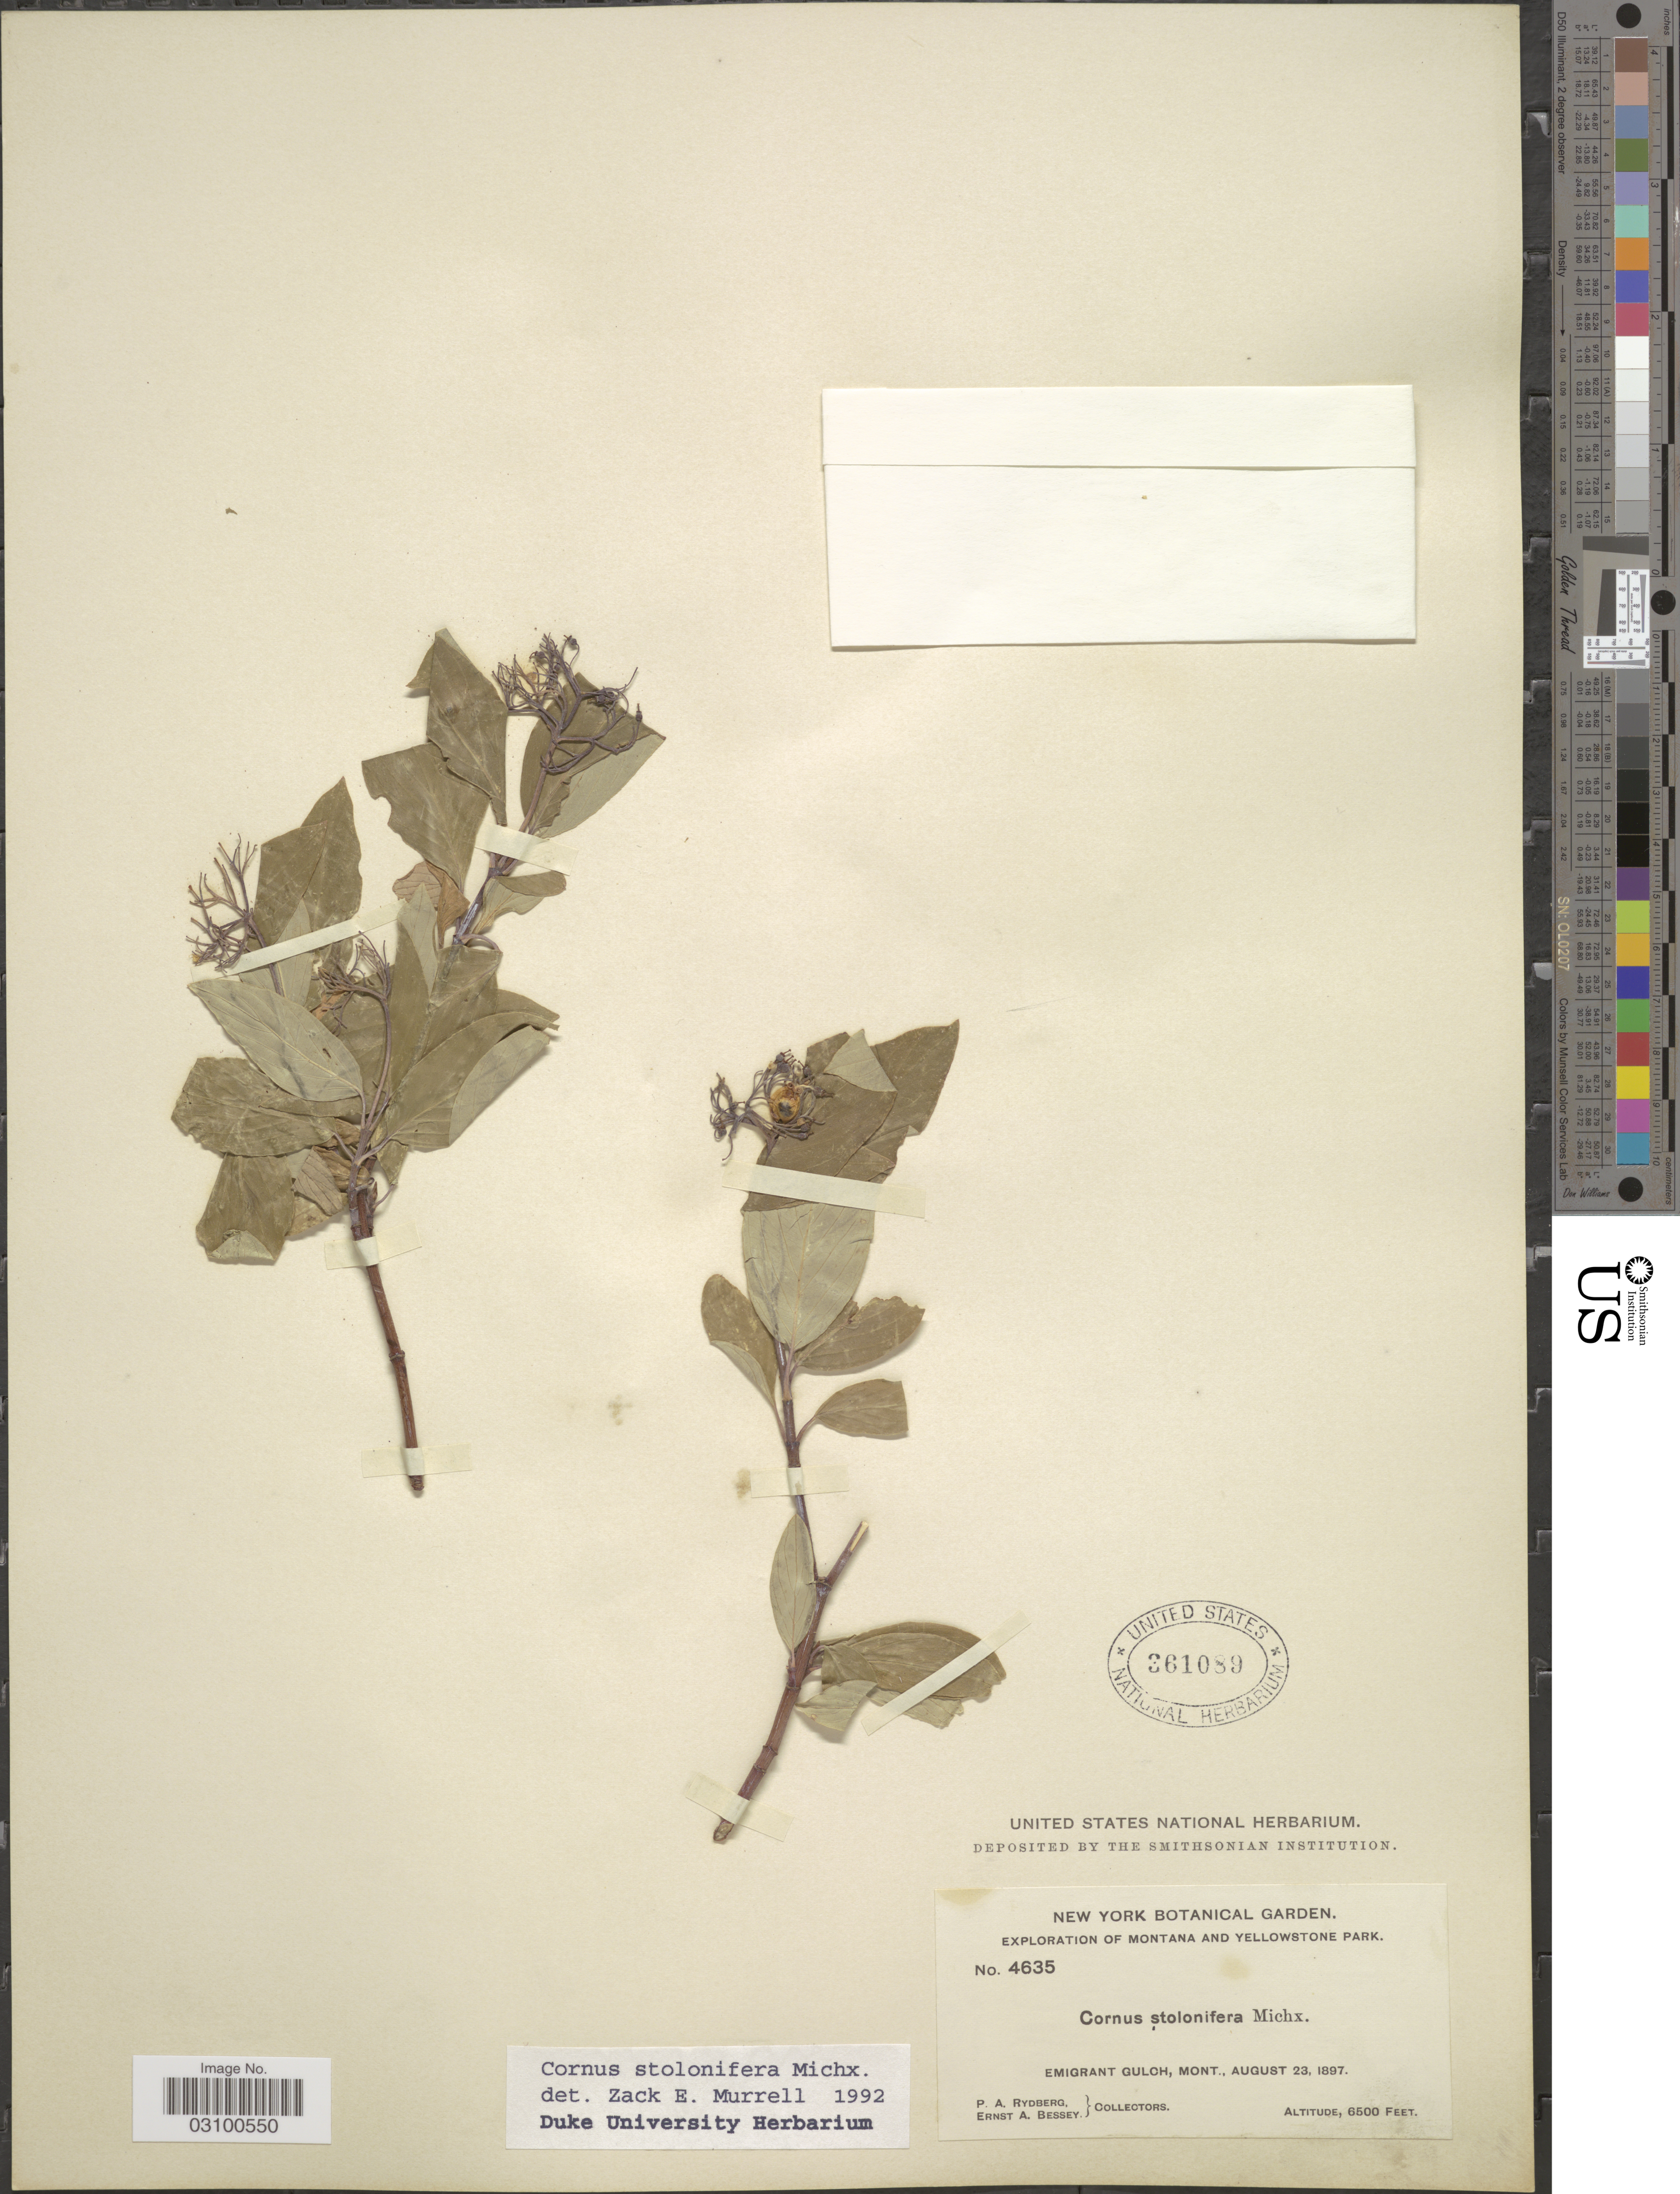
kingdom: Plantae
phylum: Tracheophyta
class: Magnoliopsida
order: Cornales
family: Cornaceae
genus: Cornus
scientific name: Cornus sericea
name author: L.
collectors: P. A. Rydberg & E. A. Bessey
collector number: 4635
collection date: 1897-08-23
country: United States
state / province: Montana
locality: Yellowstone Park. Emigrant Gulch, Mont.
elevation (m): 1981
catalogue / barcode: US 361089